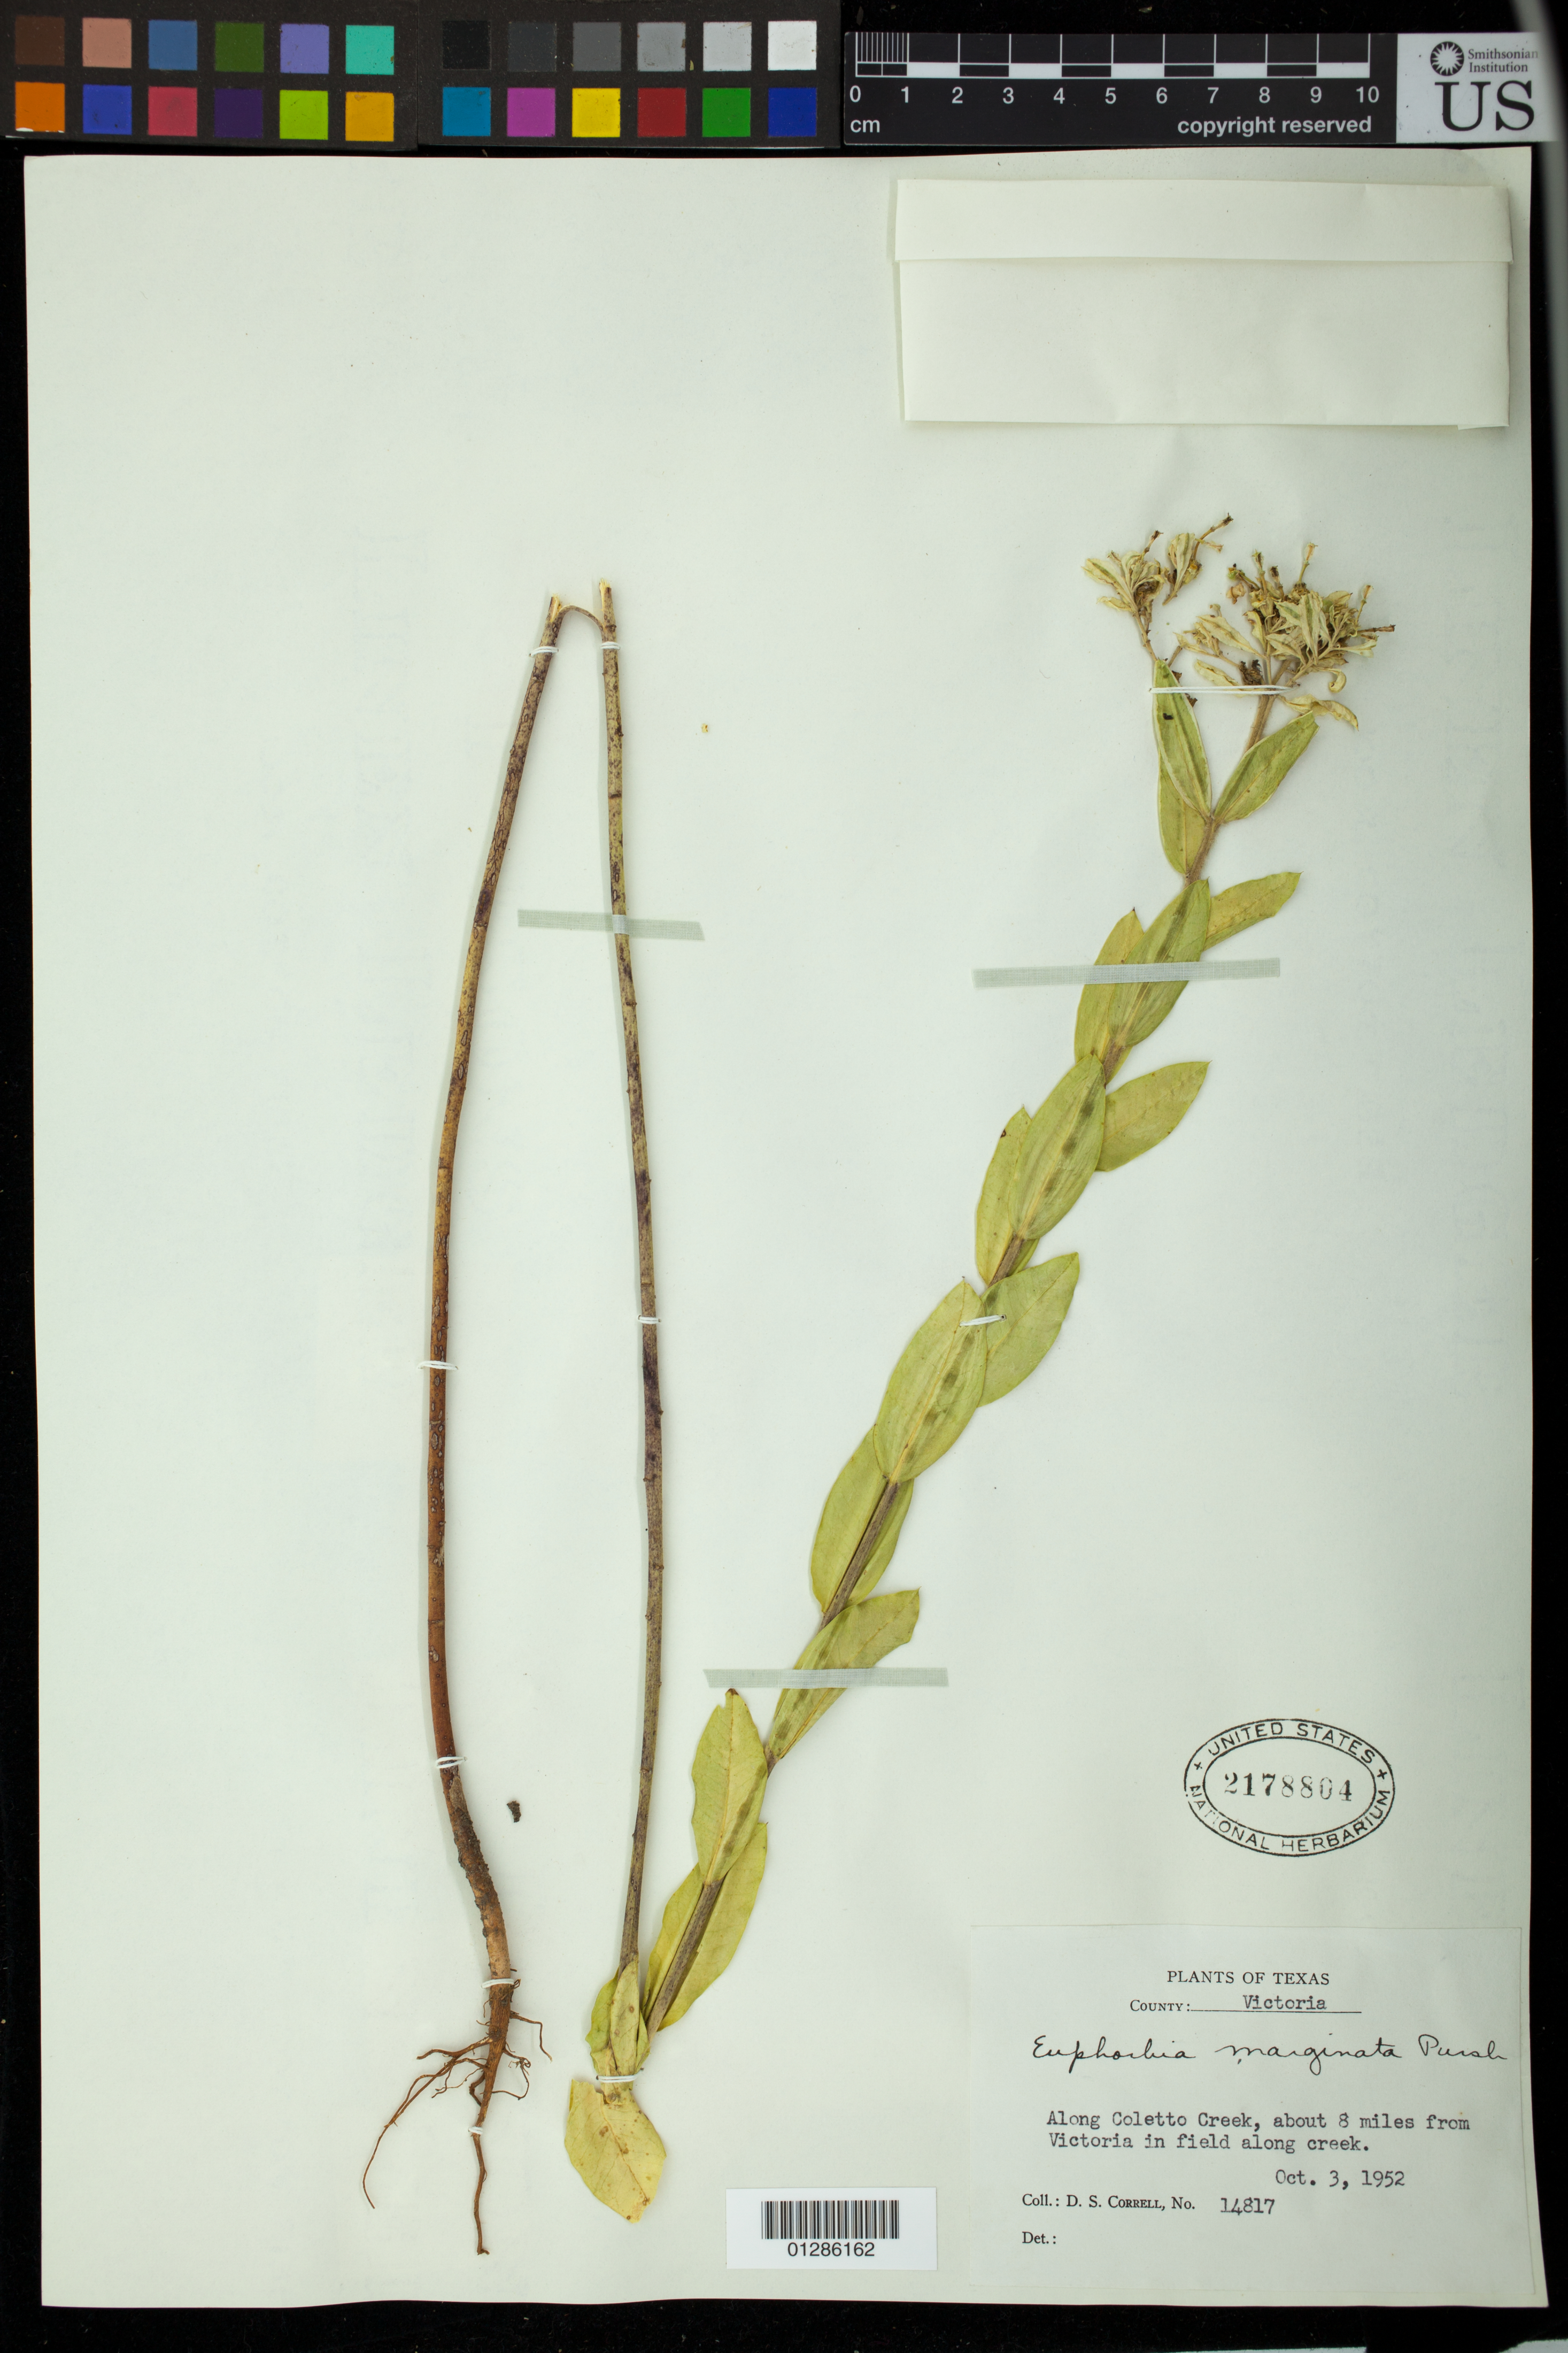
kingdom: Plantae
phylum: Tracheophyta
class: Magnoliopsida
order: Malpighiales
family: Euphorbiaceae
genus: Euphorbia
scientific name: Euphorbia marginata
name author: Pursh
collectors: D. S. Correll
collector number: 14817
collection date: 1952-10-03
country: United States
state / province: Texas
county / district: Victoria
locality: Victoria. Along Coletto Creek, about 8 miles from Victoria in field along creek.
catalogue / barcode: US 2178804